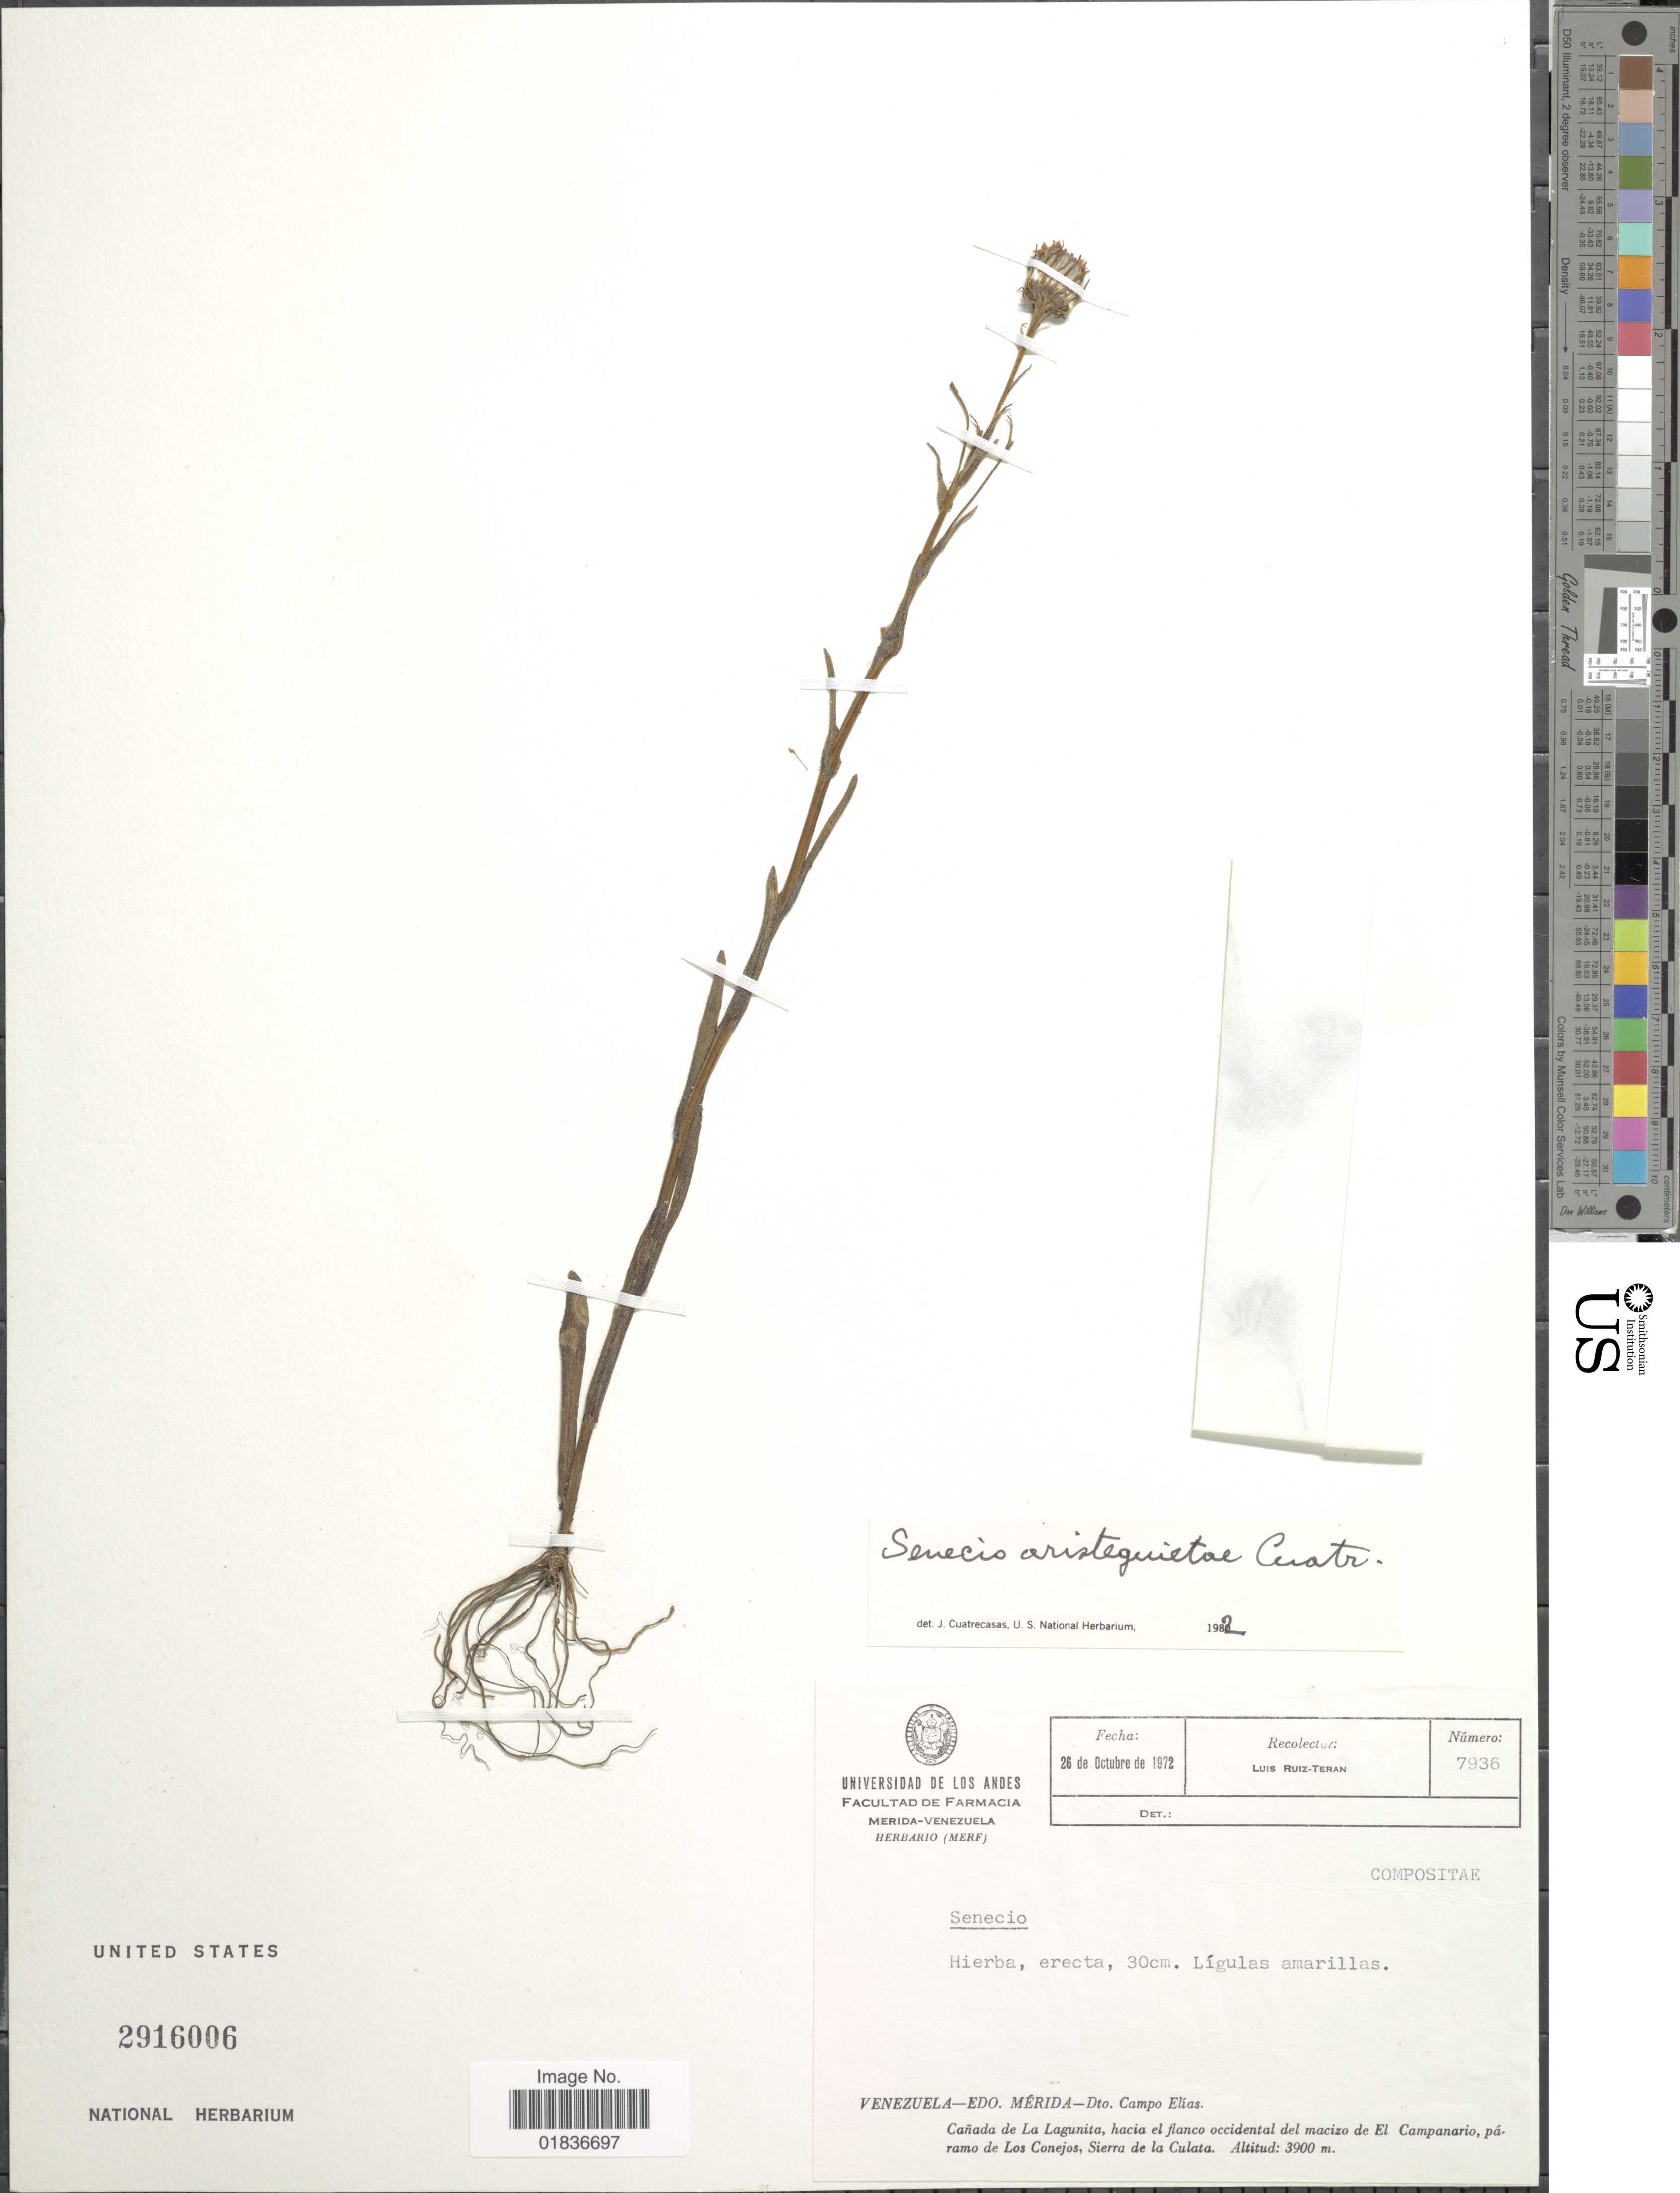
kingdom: Plantae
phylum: Tracheophyta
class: Magnoliopsida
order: Asterales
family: Asteraceae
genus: Senecio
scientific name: Senecio aristeguietae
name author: Cuatrec.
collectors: L. Teran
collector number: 7936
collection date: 1972-10-26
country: Venezuela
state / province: Mérida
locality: Edo. Merida-Dto. Campo Elias. Cañada de La Lagunita, hacia el flanco occidental del macizo de El Campanario, paramo de Los Conejos, Sierra de la Culata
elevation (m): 3900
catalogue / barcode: US 2916006